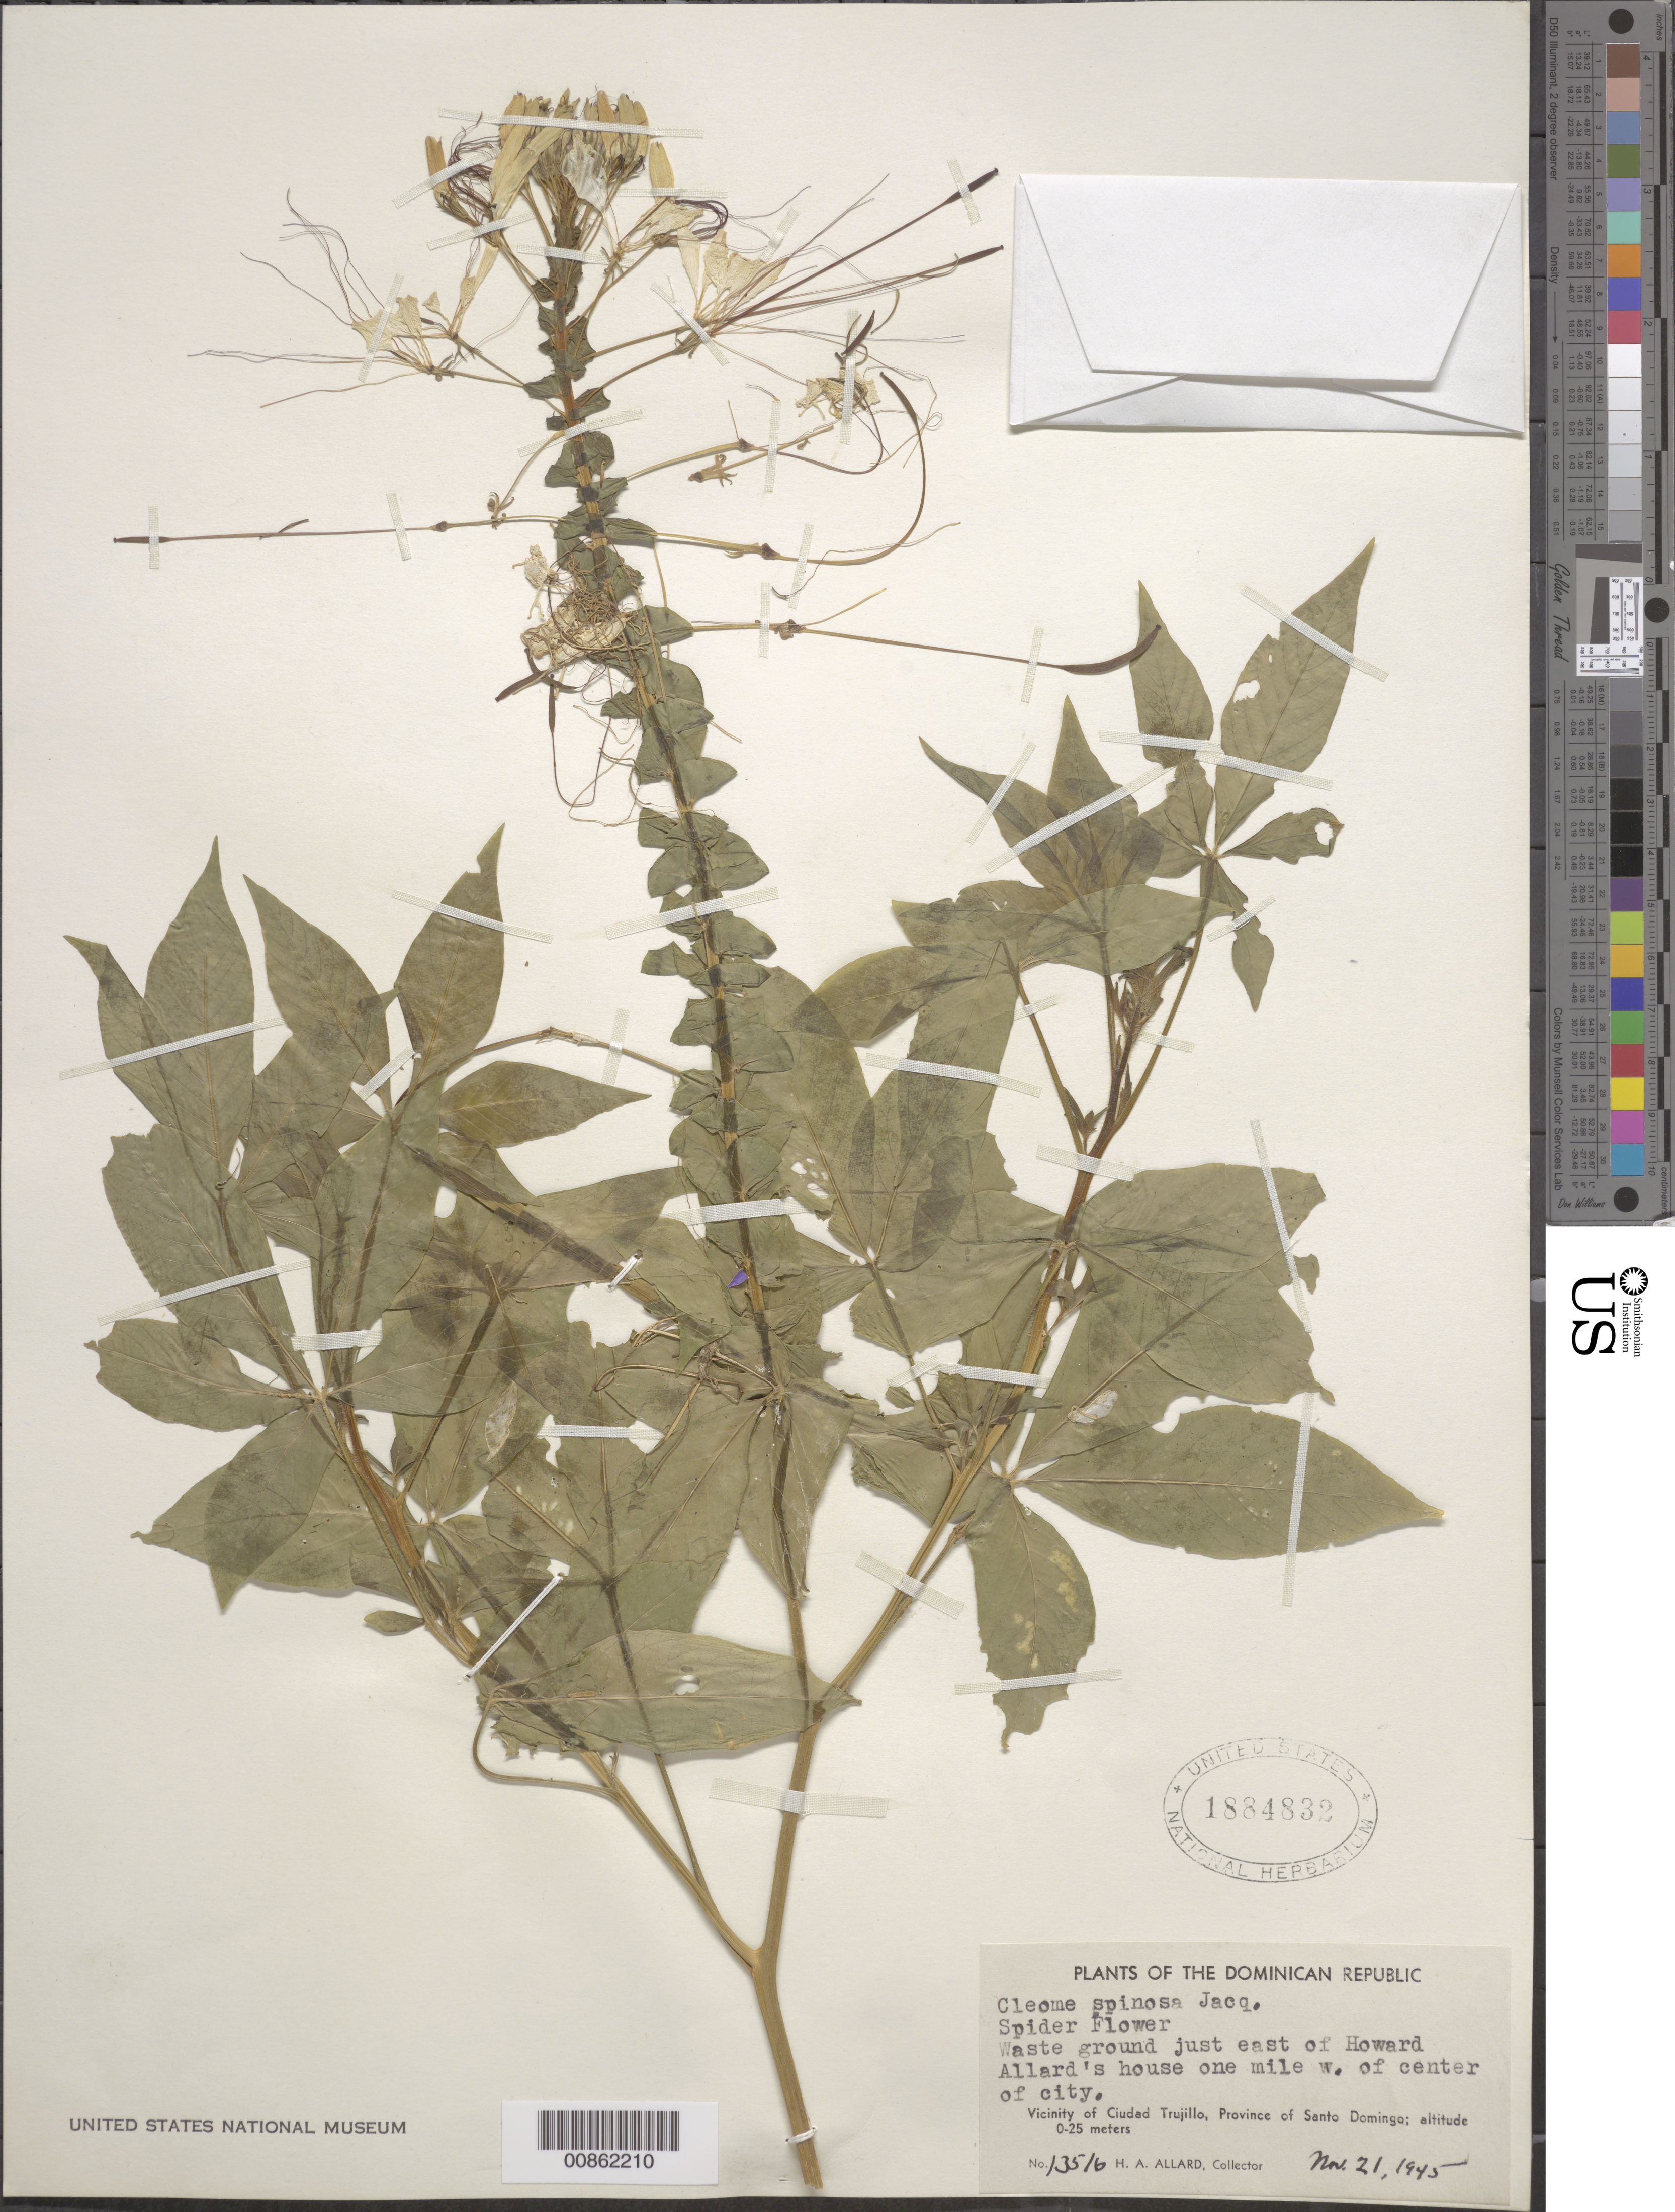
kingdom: Plantae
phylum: Tracheophyta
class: Magnoliopsida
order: Brassicales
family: Cleomaceae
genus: Tarenaya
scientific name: Tarenaya spinosa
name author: (Jacq.) Raf.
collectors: H. A. Allard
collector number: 13516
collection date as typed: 21 Nov 1945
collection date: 1945-11-21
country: Dominican Republic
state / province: Distrito Nacional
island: Hispaniola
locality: Vicinity of Ciudad Trujillo, Province of Santo Domingo (obsolete). Just east of Howard Allard's house, one mile W of center of city.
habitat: Waste ground.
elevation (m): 0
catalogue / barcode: US 1884832